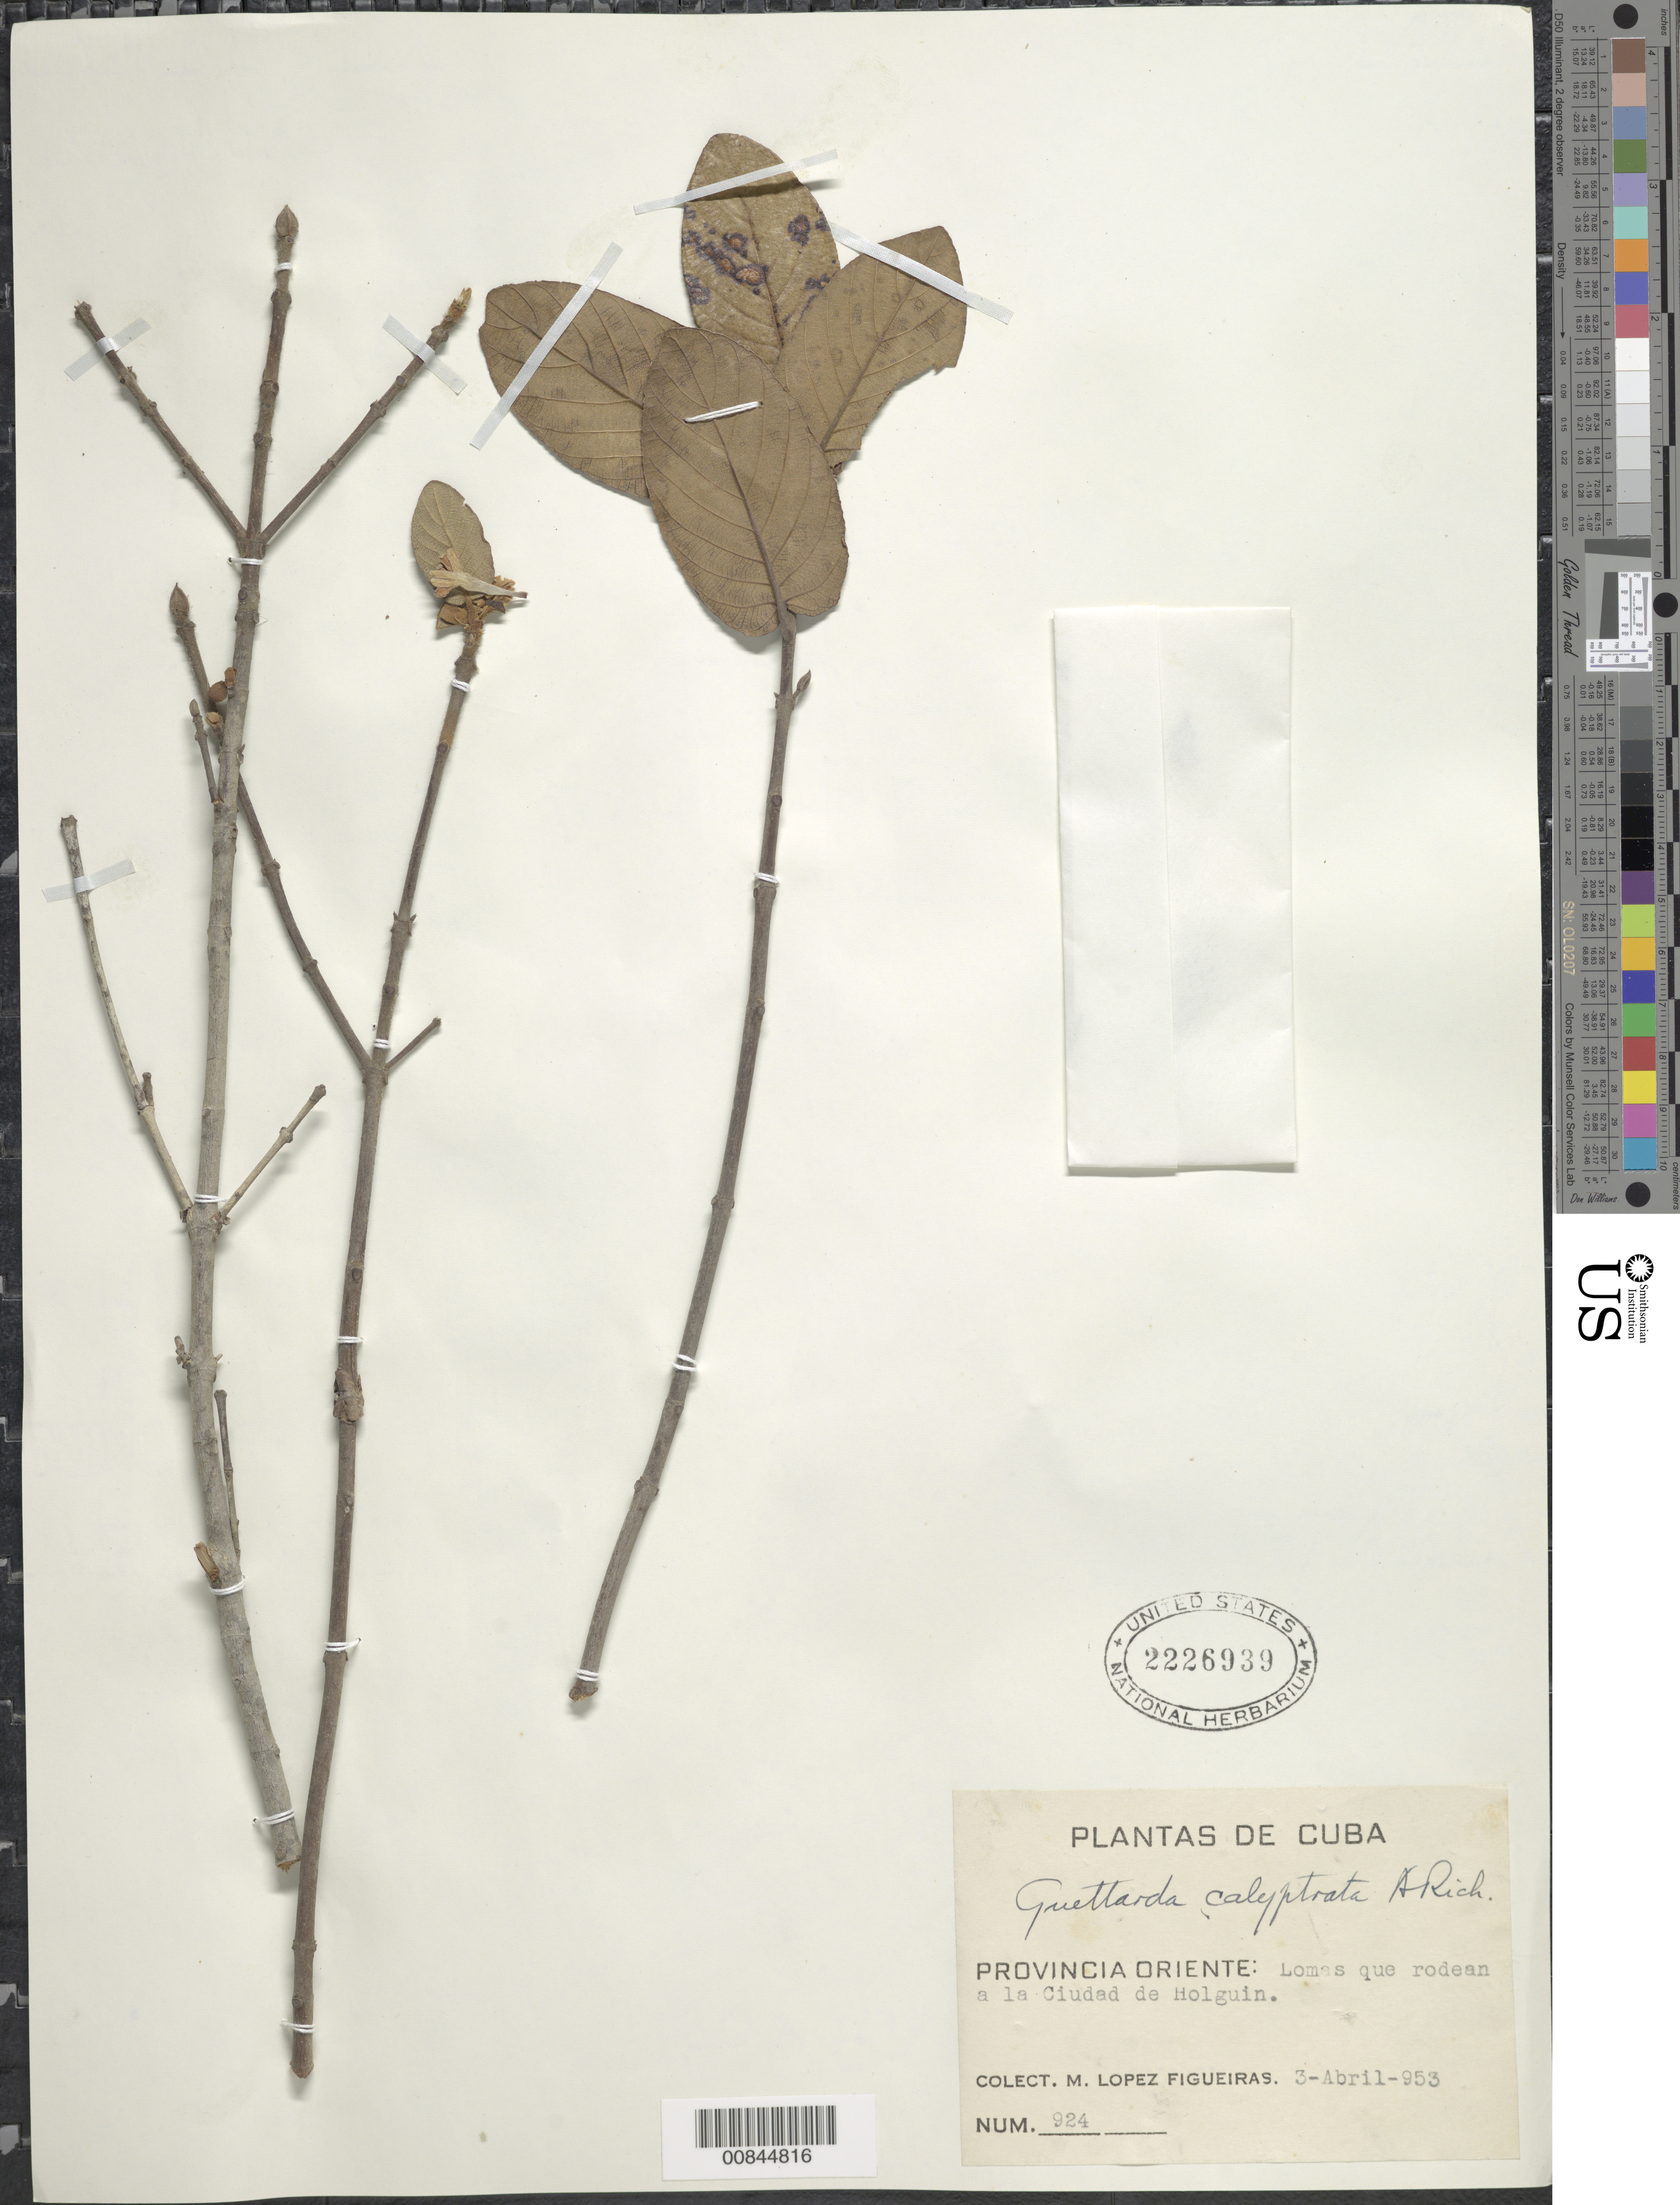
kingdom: Plantae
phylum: Tracheophyta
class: Magnoliopsida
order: Gentianales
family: Rubiaceae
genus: Guettarda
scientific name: Guettarda calyptrata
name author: A. Rich.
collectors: M. López Figueiras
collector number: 924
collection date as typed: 03 Apr 1953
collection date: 1953-04-03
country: Cuba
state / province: Oriente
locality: Lomas que rodean a la Ciudad de Holguin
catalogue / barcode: US 2226939